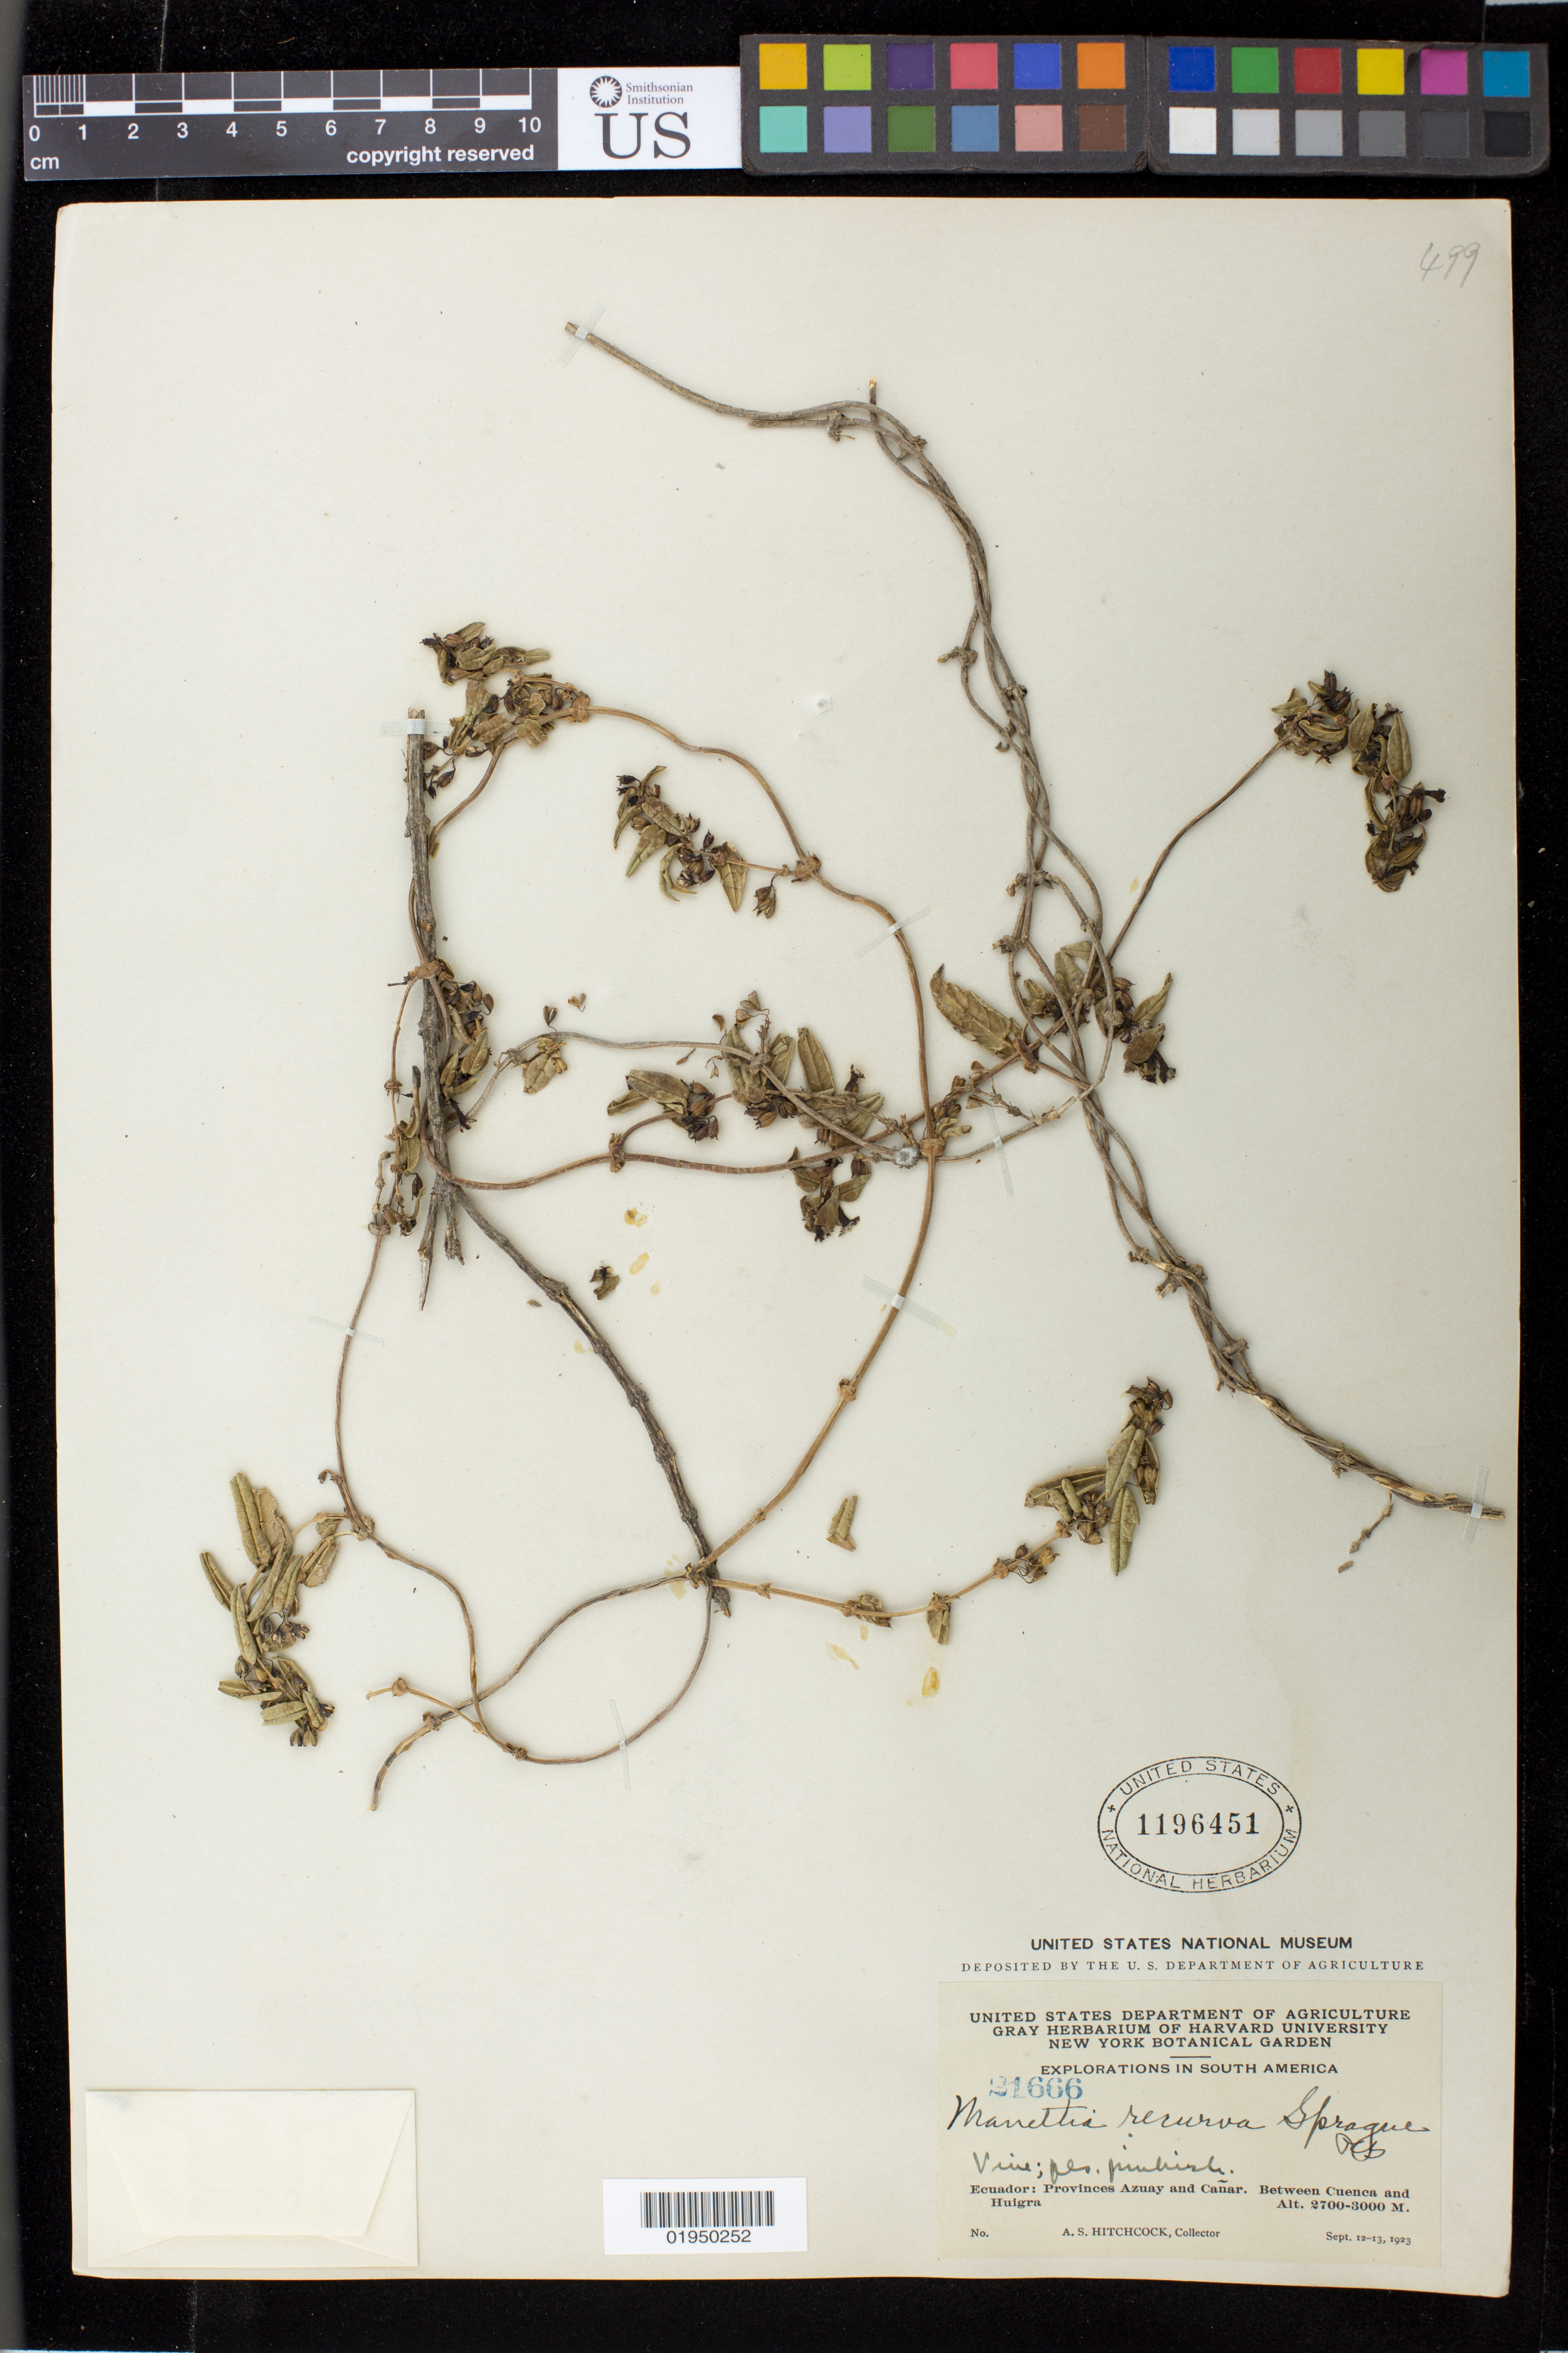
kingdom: Plantae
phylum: Tracheophyta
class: Magnoliopsida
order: Gentianales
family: Rubiaceae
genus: Manettia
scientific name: Manettia recurva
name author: Sprague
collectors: A. S. Hitchcock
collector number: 21666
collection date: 1923-09-12/1923-09-13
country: Ecuador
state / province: Azuay / Cañar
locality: Provinces Azuay and Canar. Between Cuenca and Huigra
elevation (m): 2700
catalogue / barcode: US 1196451